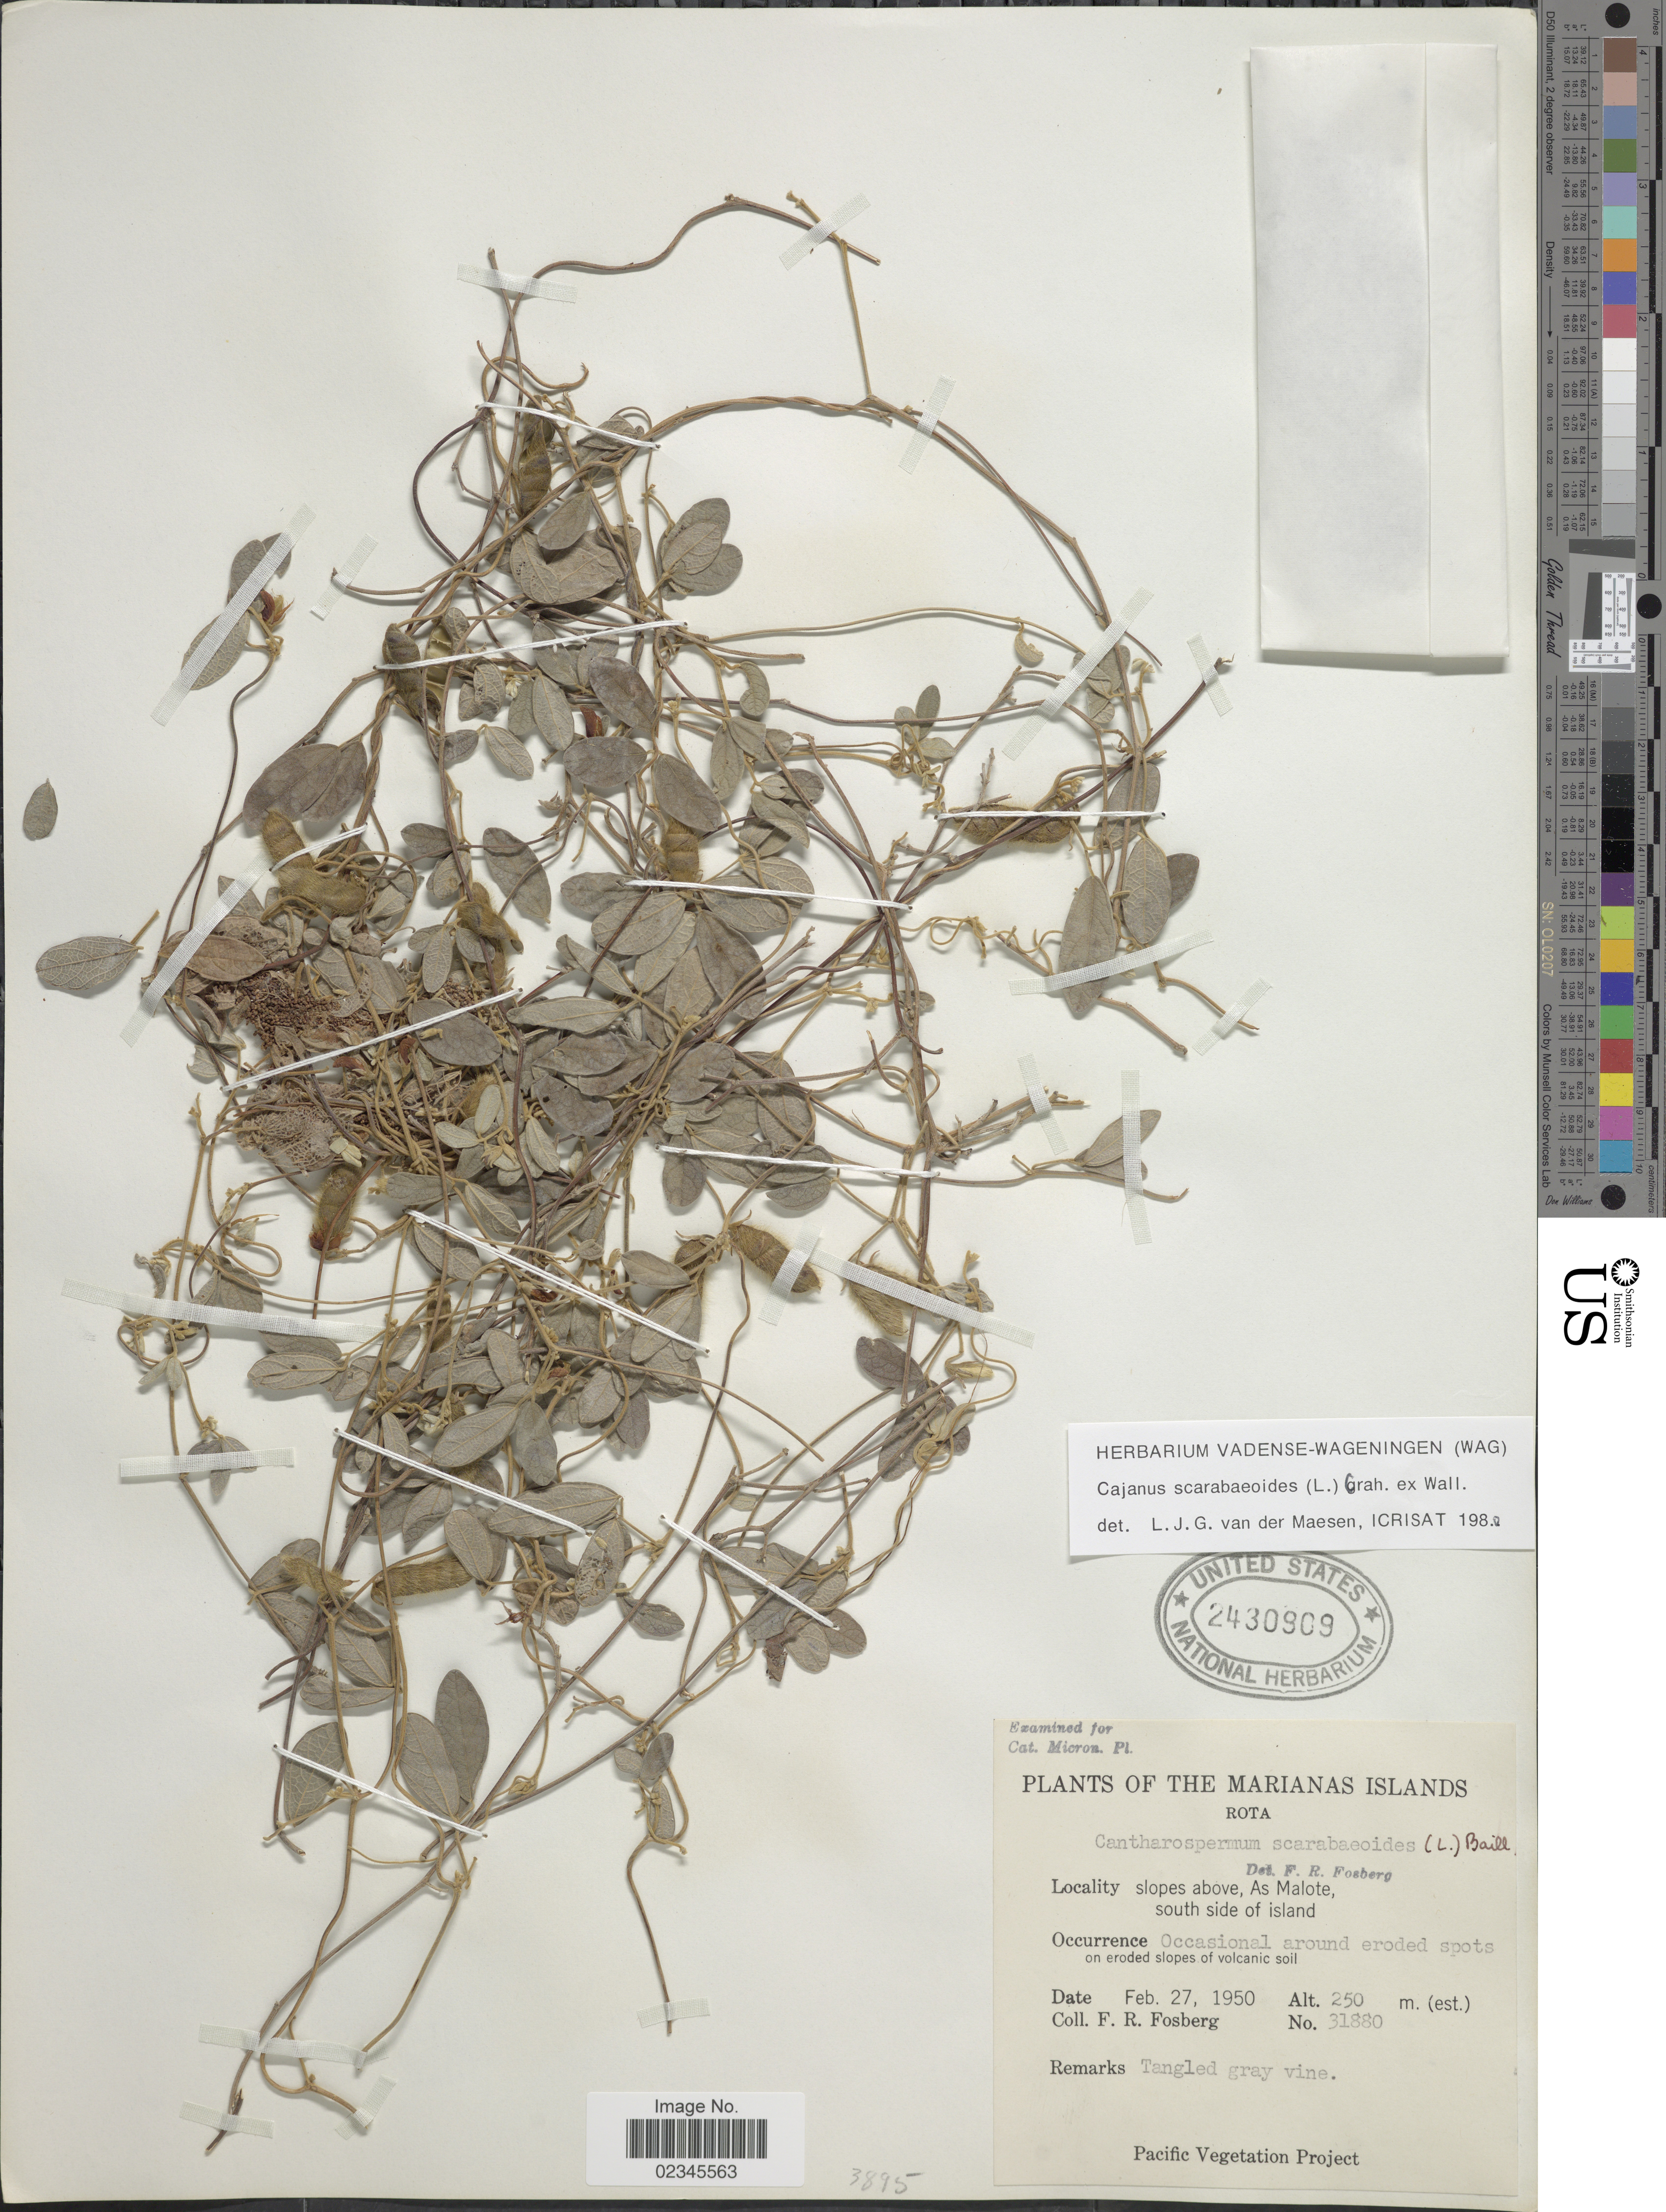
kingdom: Plantae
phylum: Tracheophyta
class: Magnoliopsida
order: Fabales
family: Fabaceae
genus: Cajanus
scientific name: Cajanus scarabaeoides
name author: (L.) Thou. ex Graham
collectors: F. R. Fosberg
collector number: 31880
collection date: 1950-02-27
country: Northern Mariana Islands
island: Rota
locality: Rota. Slopes above, As Malote, south side of island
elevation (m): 250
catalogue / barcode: US 2430909